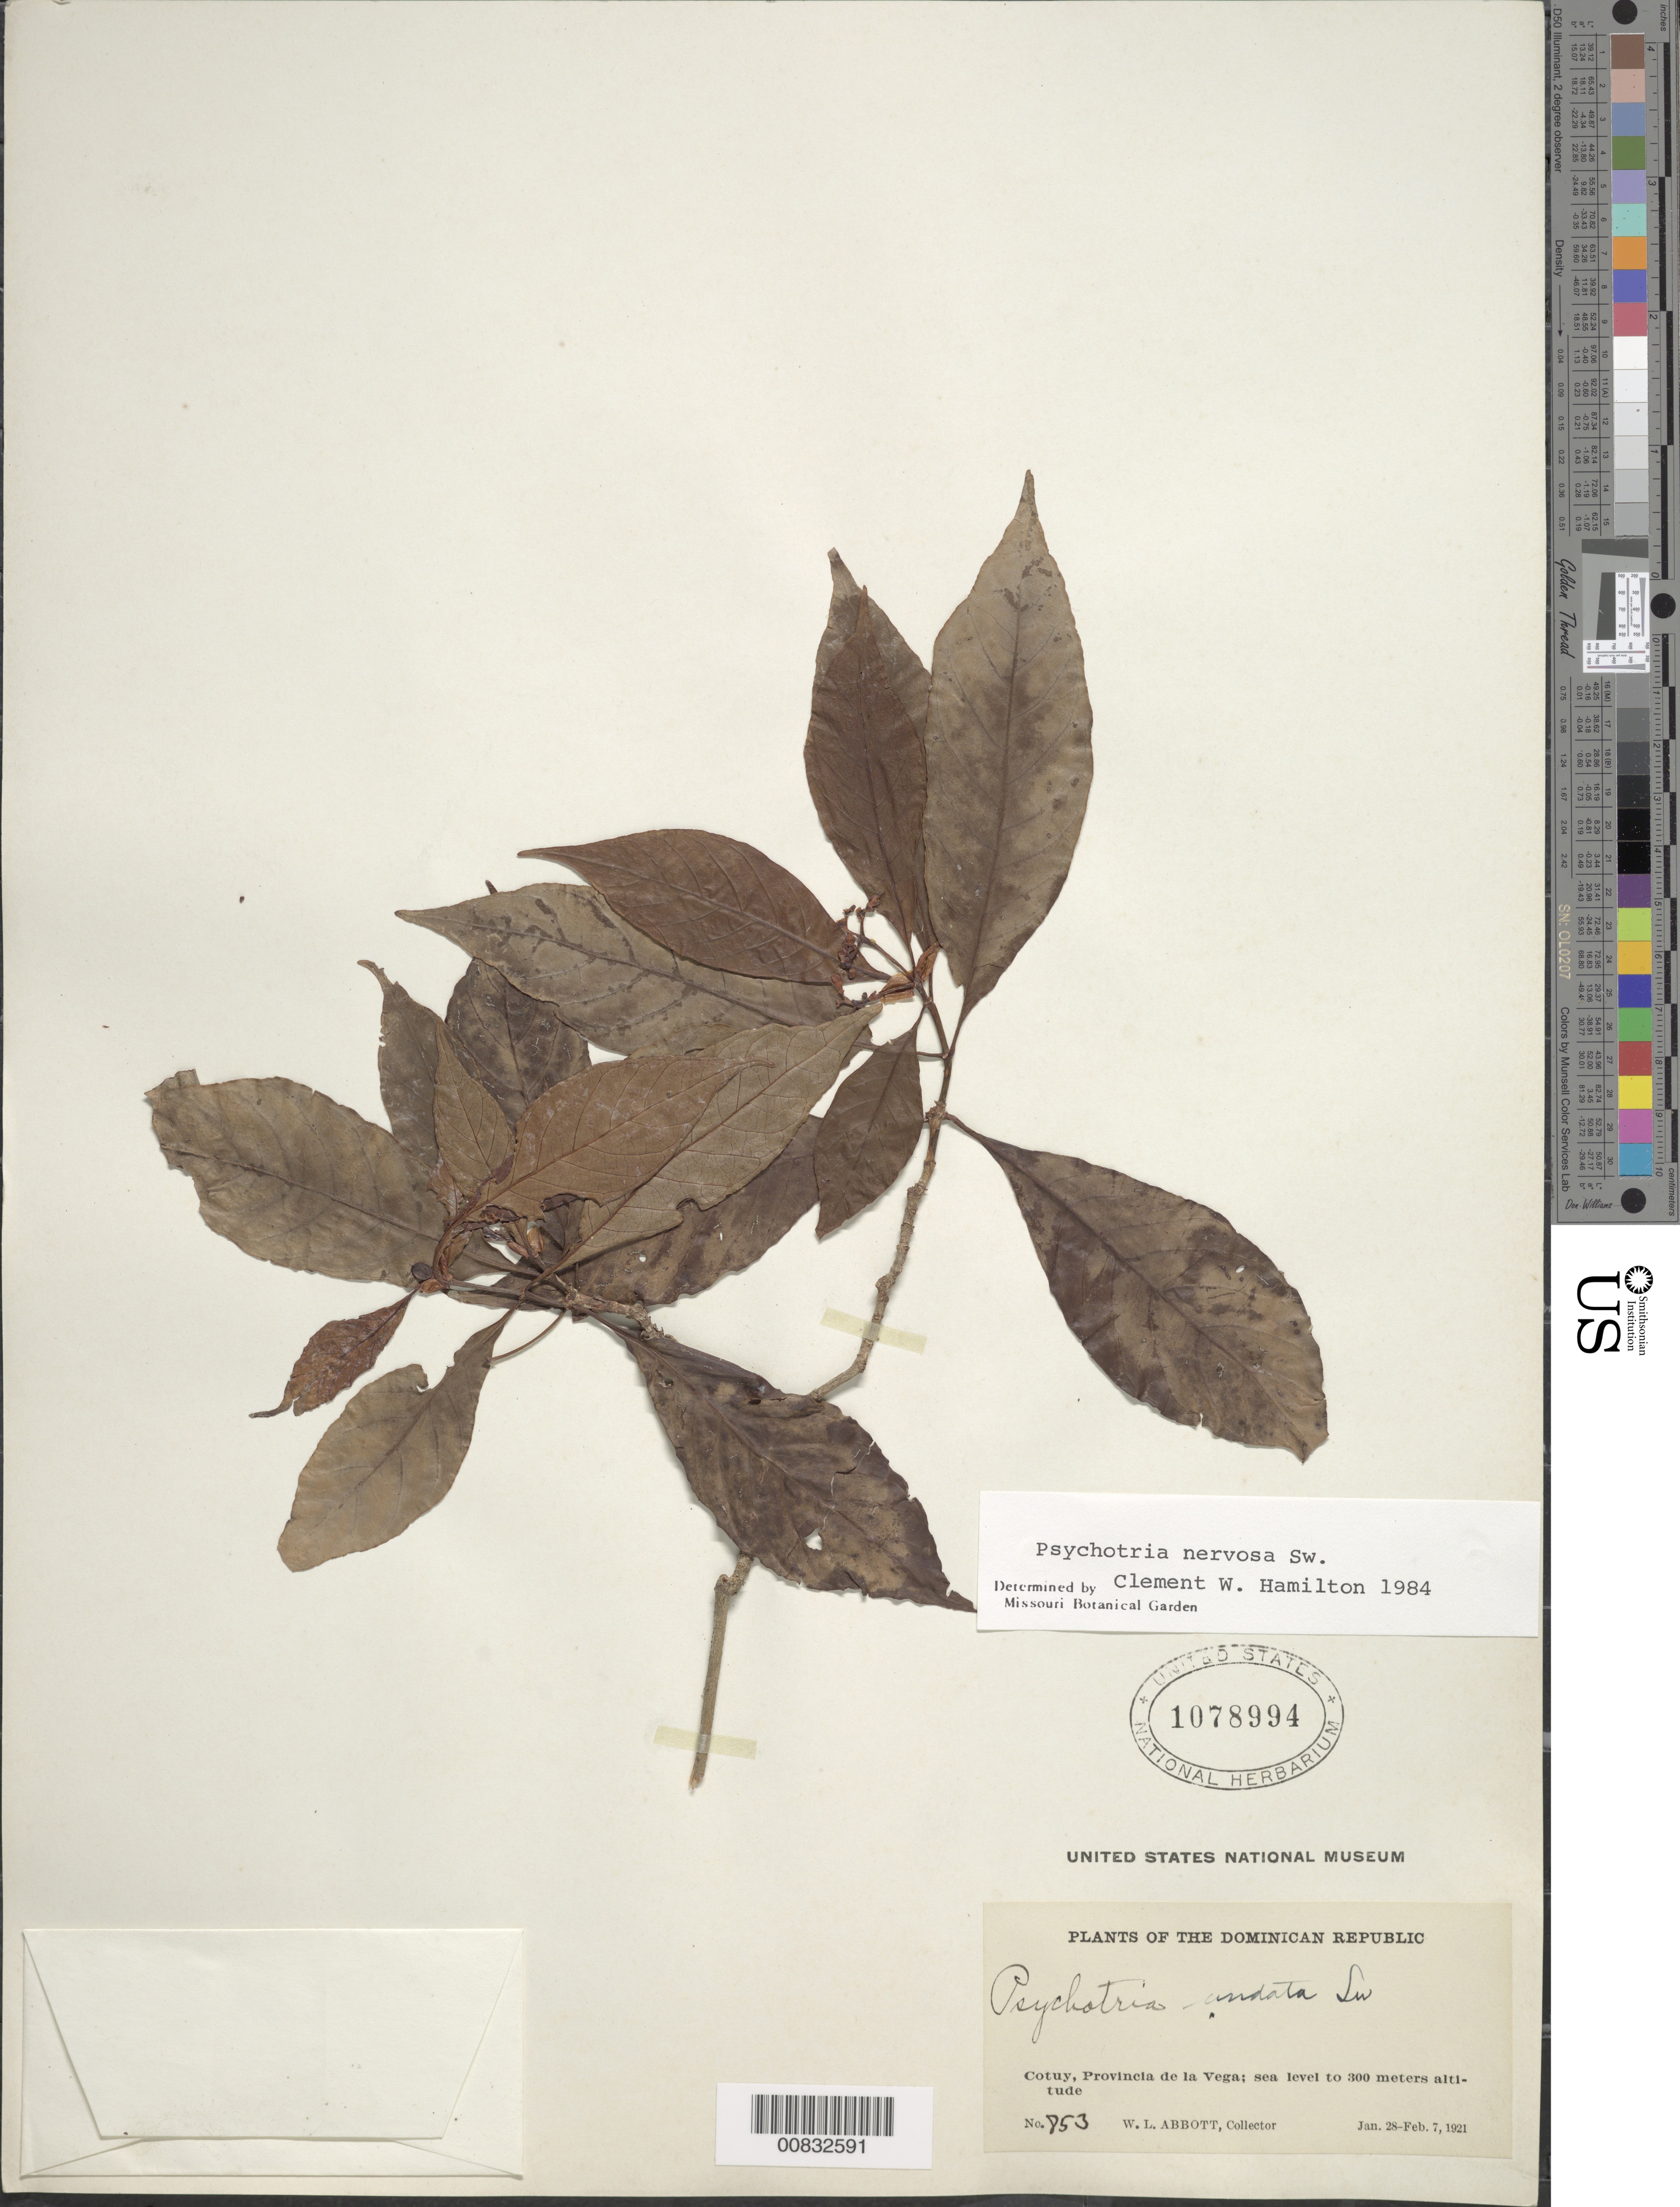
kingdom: Plantae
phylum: Tracheophyta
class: Magnoliopsida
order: Gentianales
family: Rubiaceae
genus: Psychotria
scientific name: Psychotria nervosa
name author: Sw.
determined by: Hamilton, C. W.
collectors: W. L. Abbott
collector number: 853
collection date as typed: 28 Jan 1921 to 07 Feb 1921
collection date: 1921-01-28/1921-02-07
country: Dominican Republic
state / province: La Vega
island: Hispaniola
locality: Cotuy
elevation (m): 0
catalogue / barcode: US 1078994